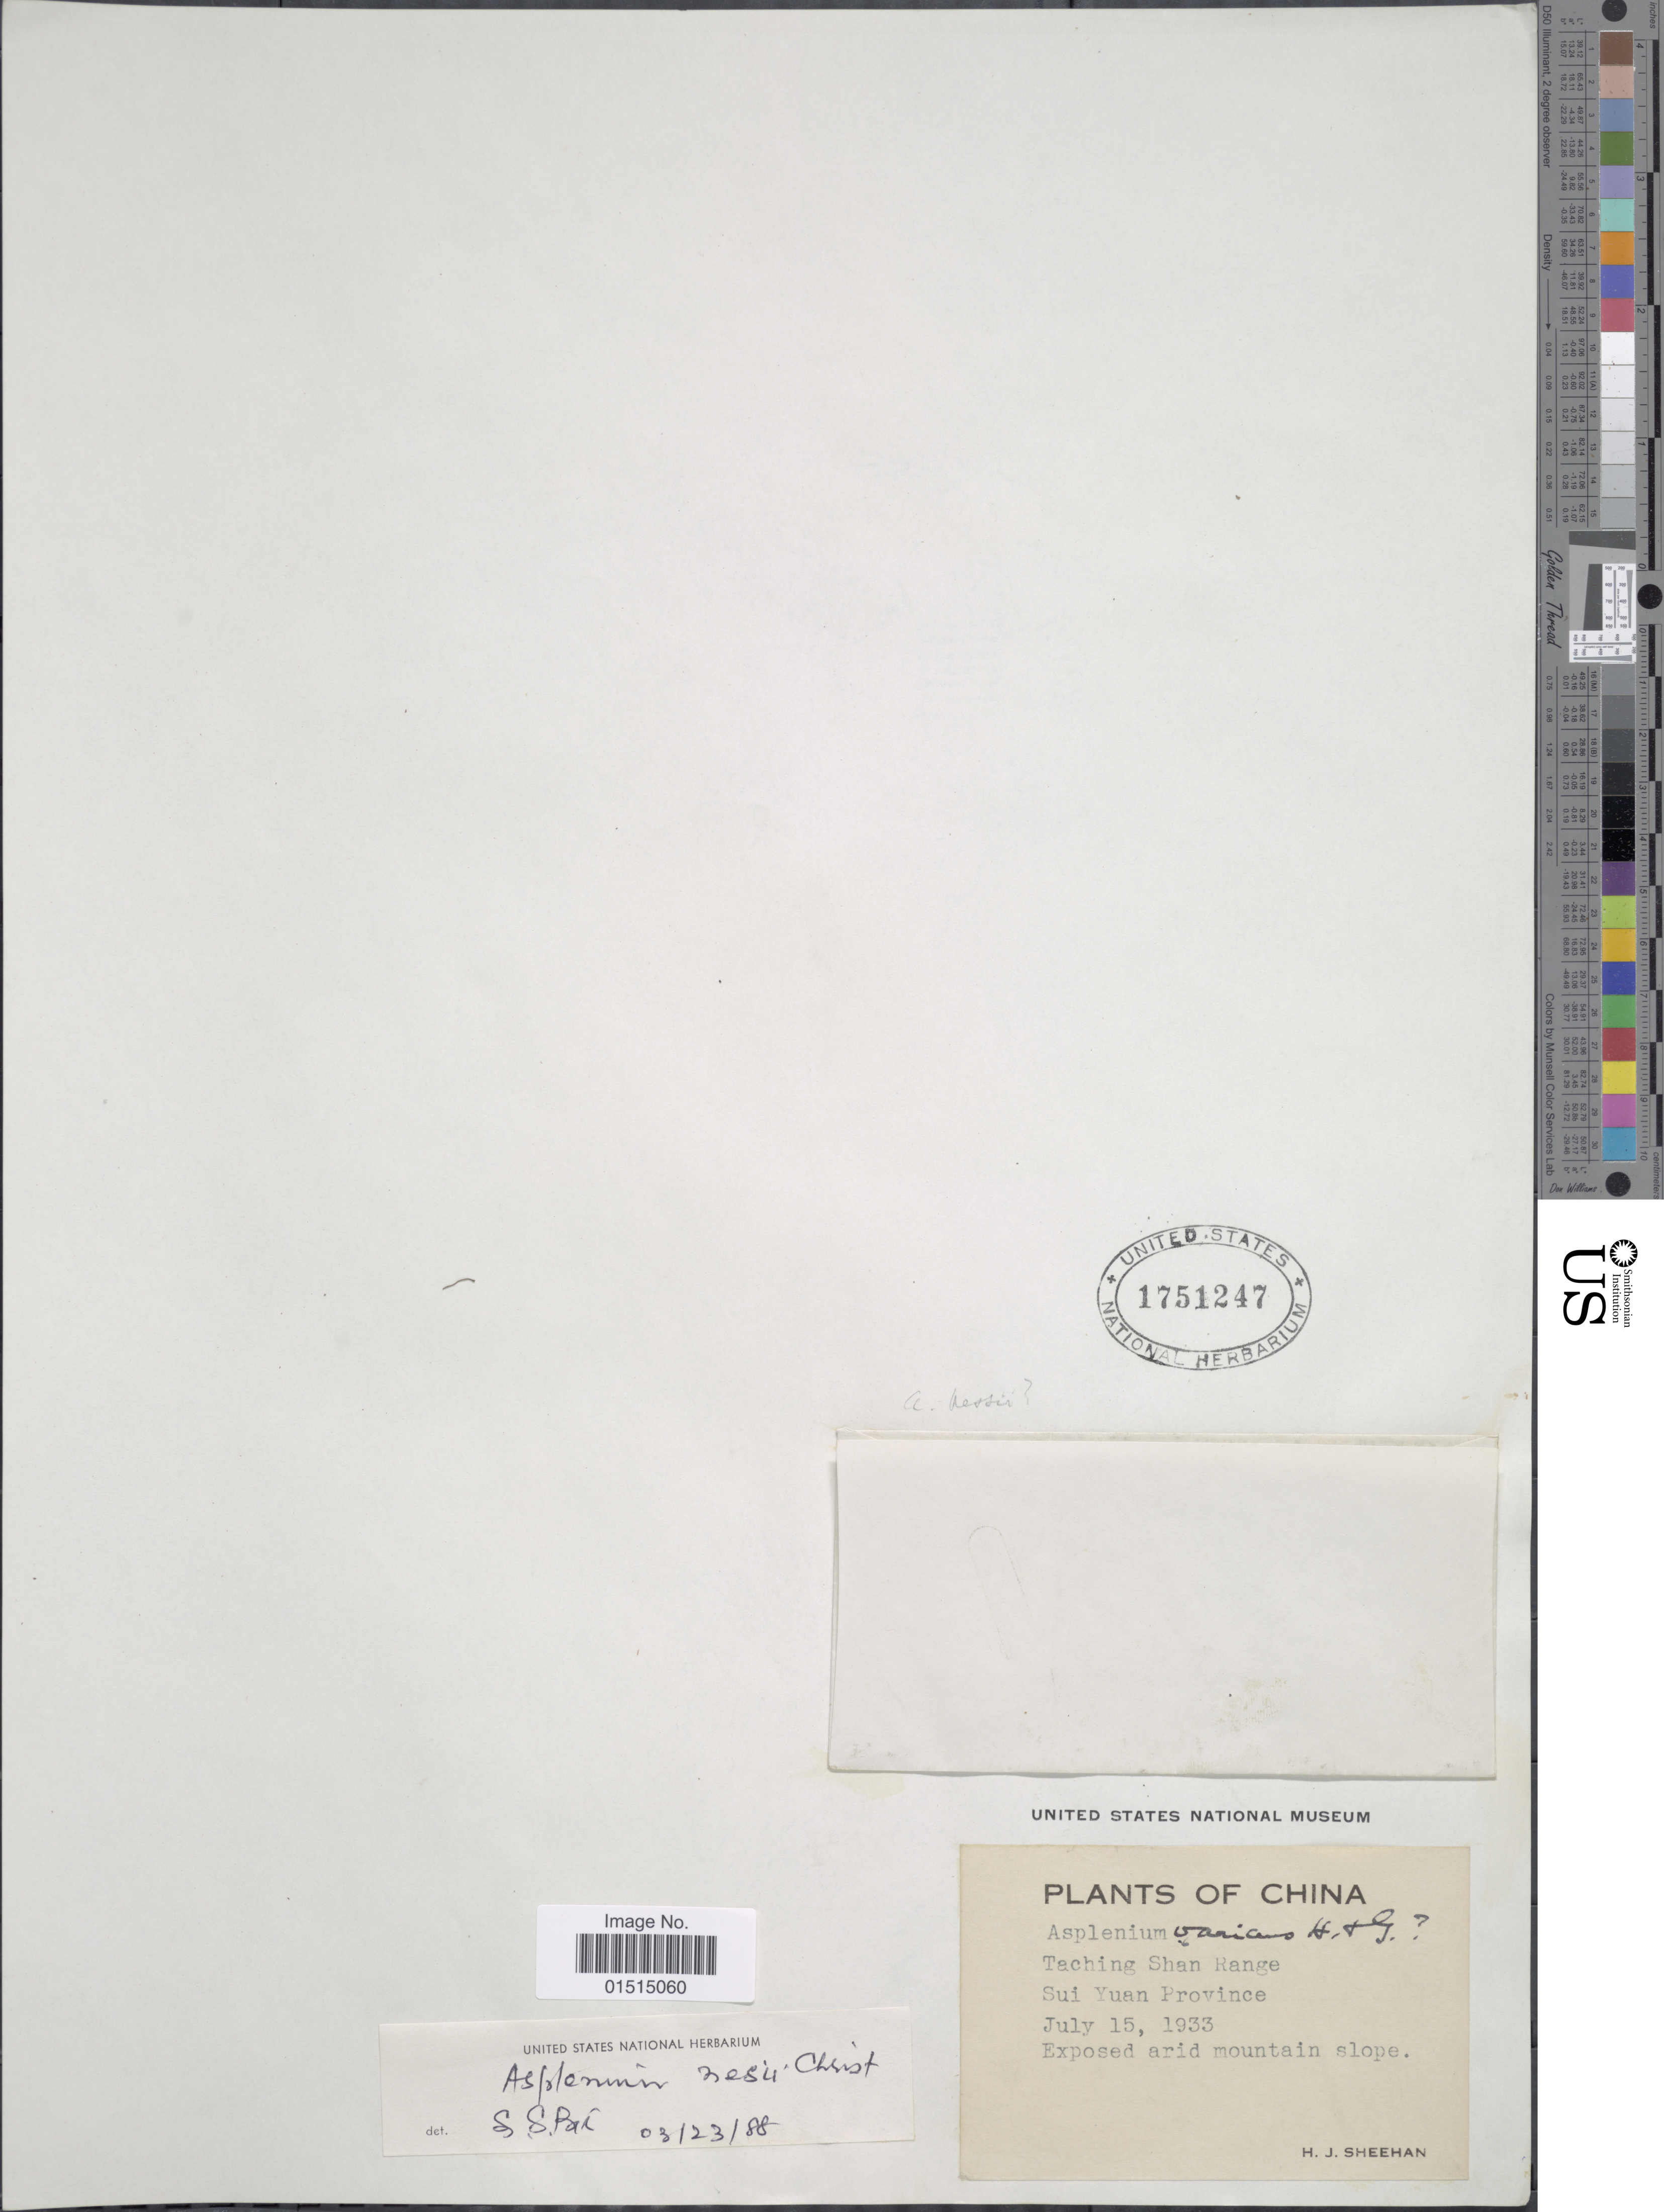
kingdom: Plantae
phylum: Tracheophyta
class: Polypodiopsida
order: Polypodiales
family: Aspleniaceae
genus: Asplenium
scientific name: Asplenium nesii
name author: Christ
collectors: H. Sheehan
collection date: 1933-07-15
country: China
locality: Taching Shan Range, Sui Yuan Province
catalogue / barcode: US 1751247